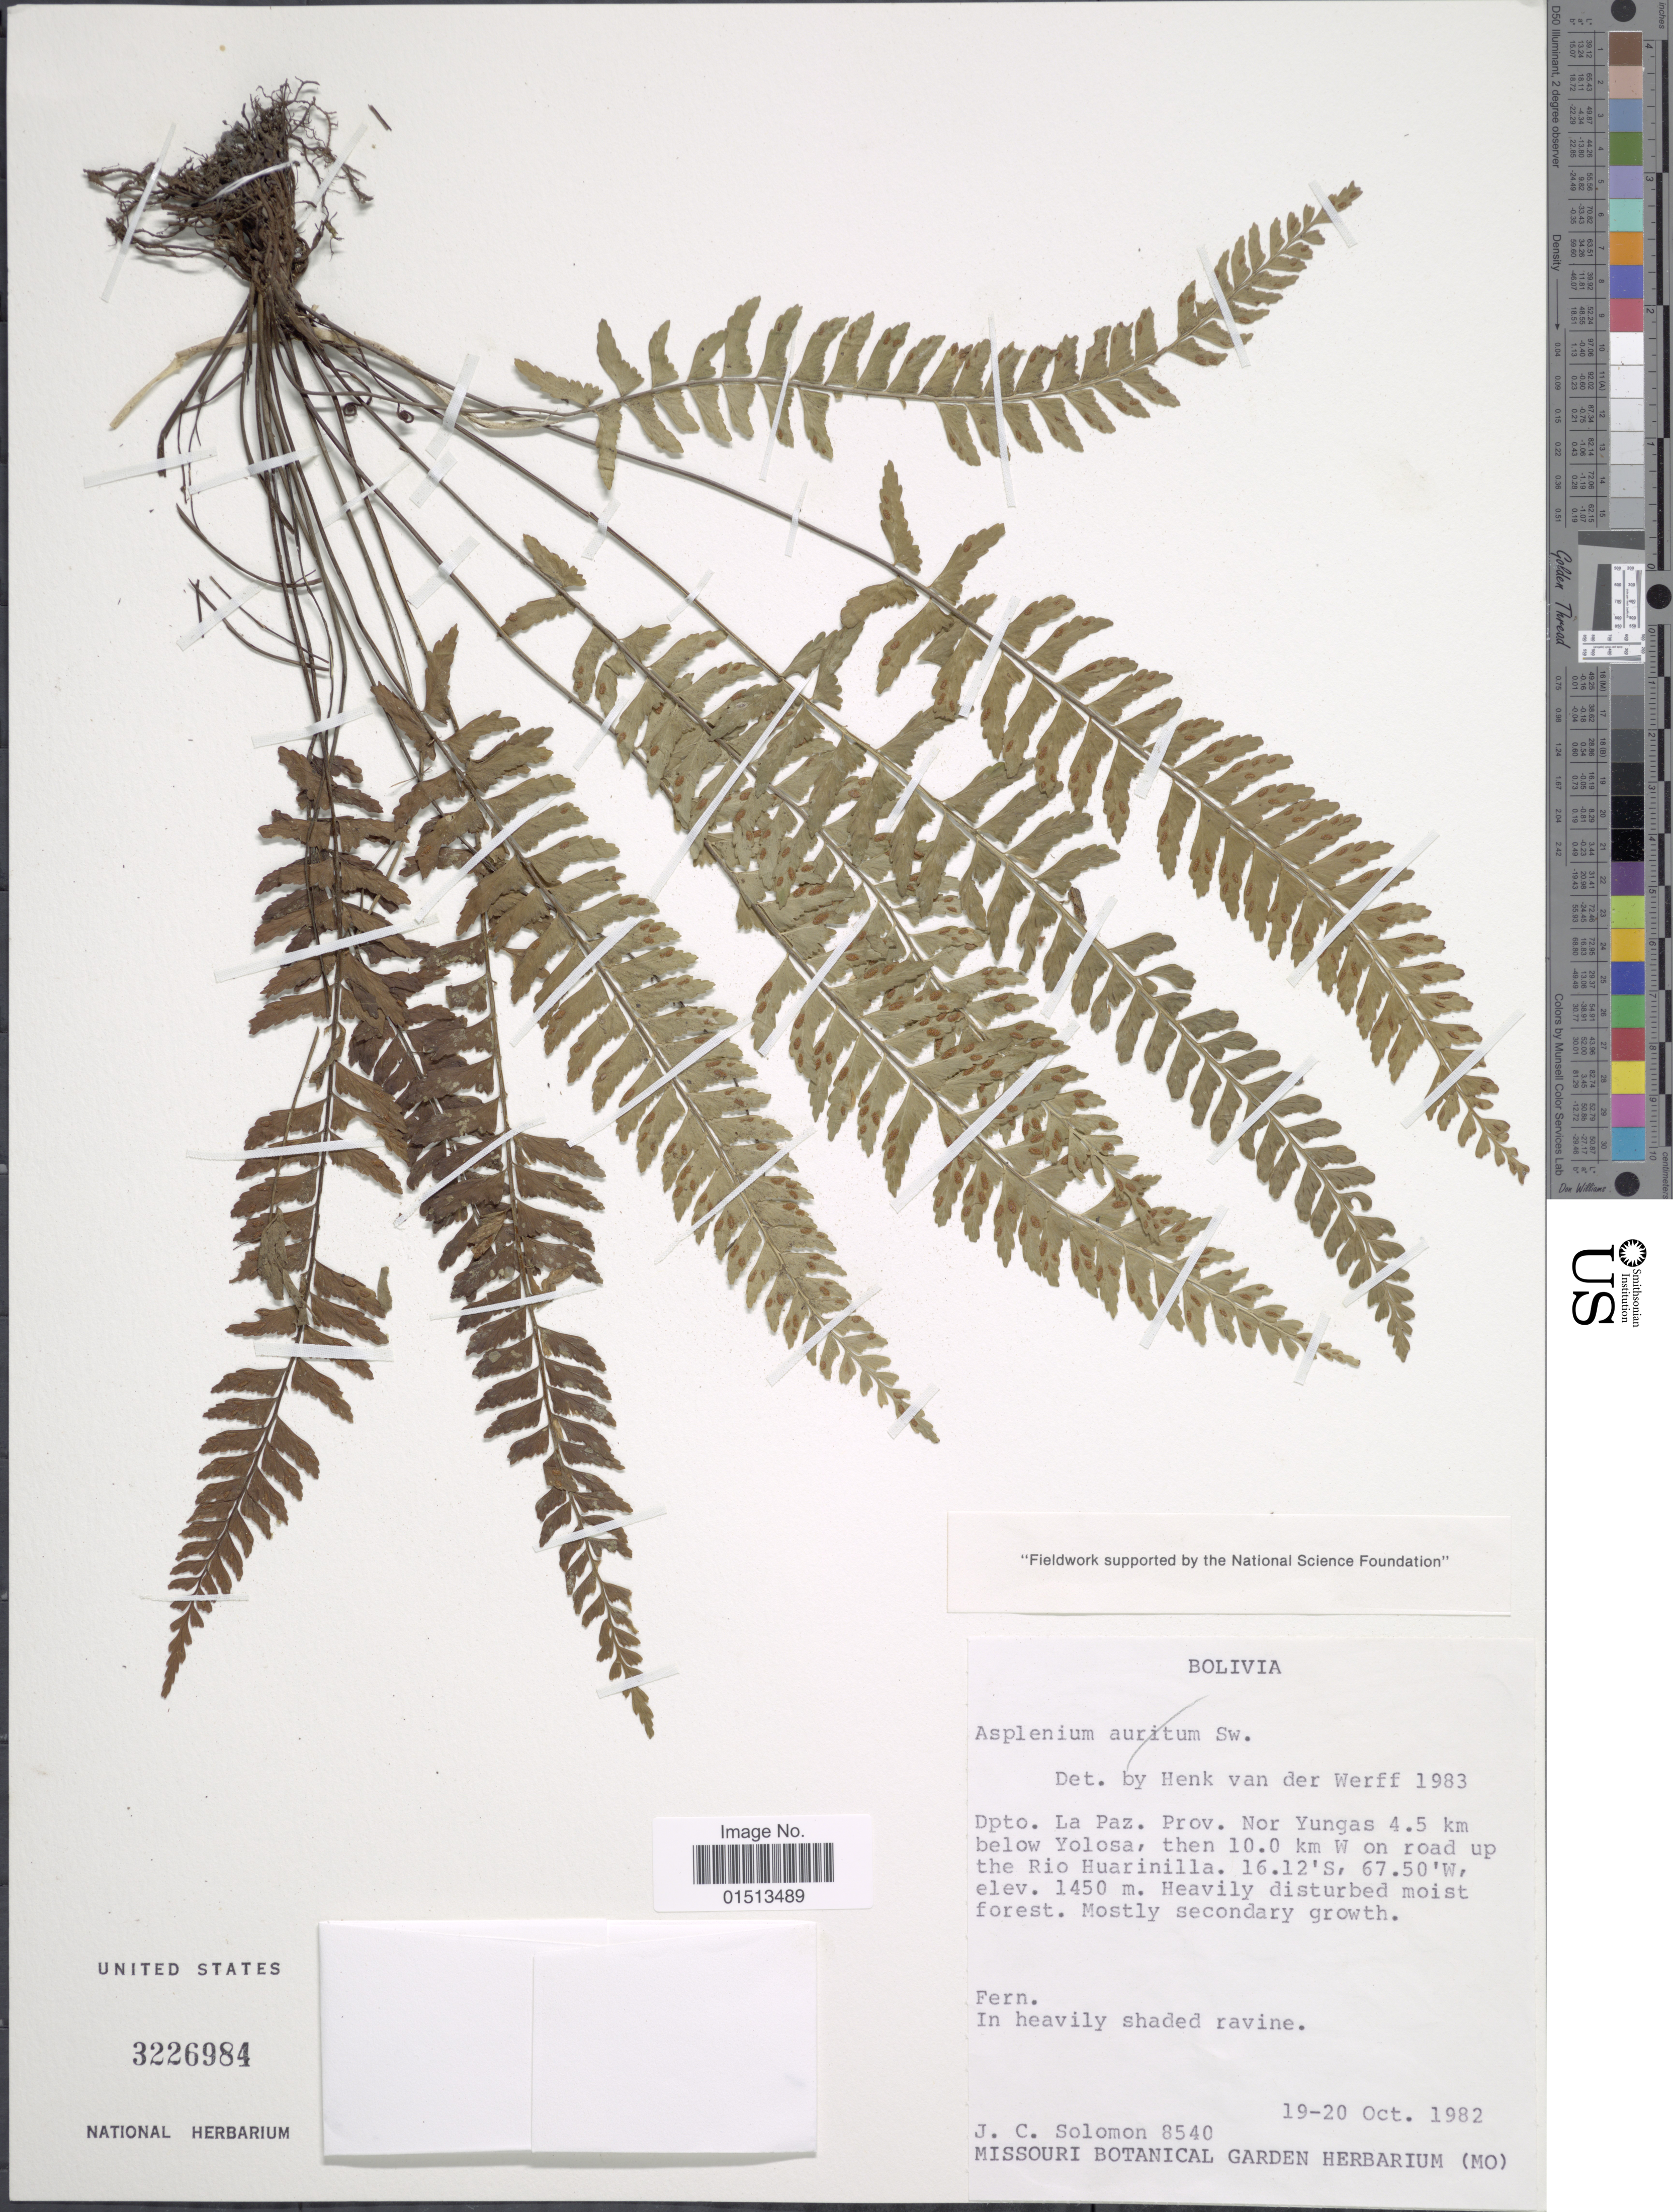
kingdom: Plantae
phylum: Tracheophyta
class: Polypodiopsida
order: Polypodiales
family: Aspleniaceae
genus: Asplenium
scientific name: Asplenium sp.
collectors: J. C. Solomon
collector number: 8540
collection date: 1982-10-19/1982-10-20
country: Bolivia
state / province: La Paz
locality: Prov. Nor Yungas 4.5 km below Yolosa, then 10.0 km W on road up the Rio Huarinilla.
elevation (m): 1450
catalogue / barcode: US 3226984